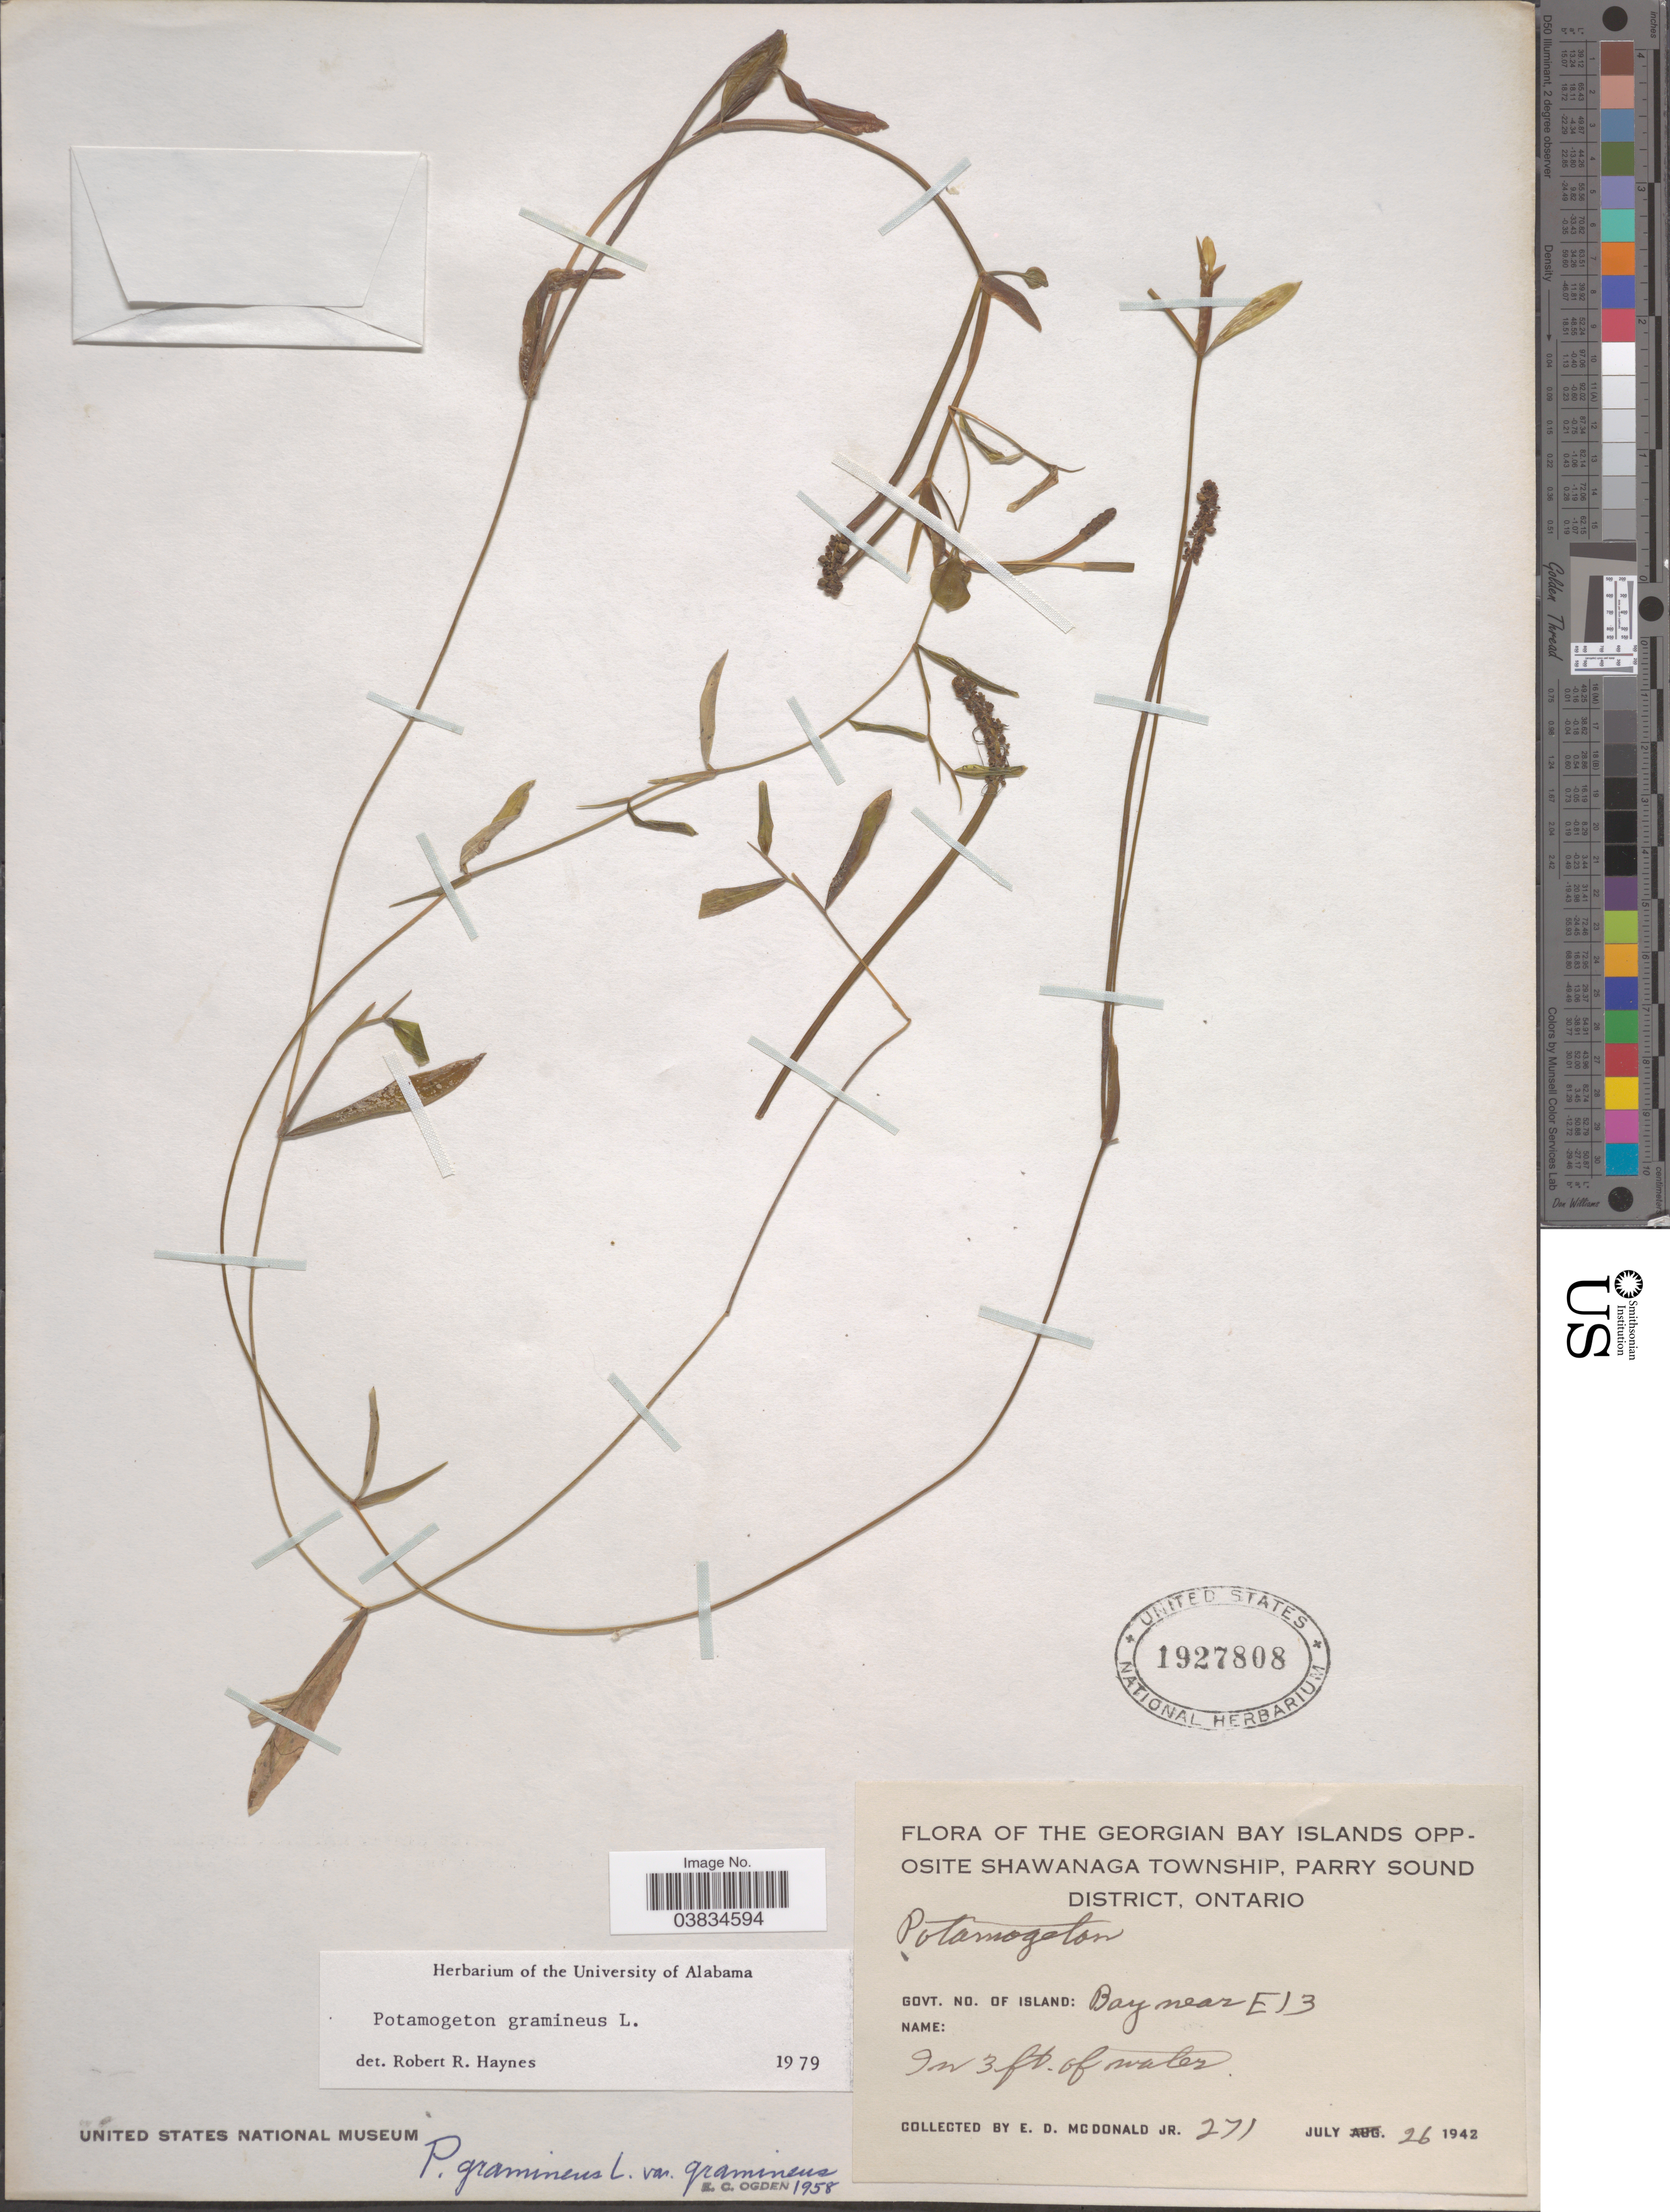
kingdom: Plantae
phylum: Tracheophyta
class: Liliopsida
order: Alismatales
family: Potamogetonaceae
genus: Potamogeton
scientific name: Potamogeton gramineus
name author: L.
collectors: E. D. McDonald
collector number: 271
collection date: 1942-07-26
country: Canada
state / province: Ontario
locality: The Georgian Bay Islands opposite Shawanaga Township, Parry Sound District. Govt. No. of Island: Bay near E13.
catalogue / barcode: US 1927808